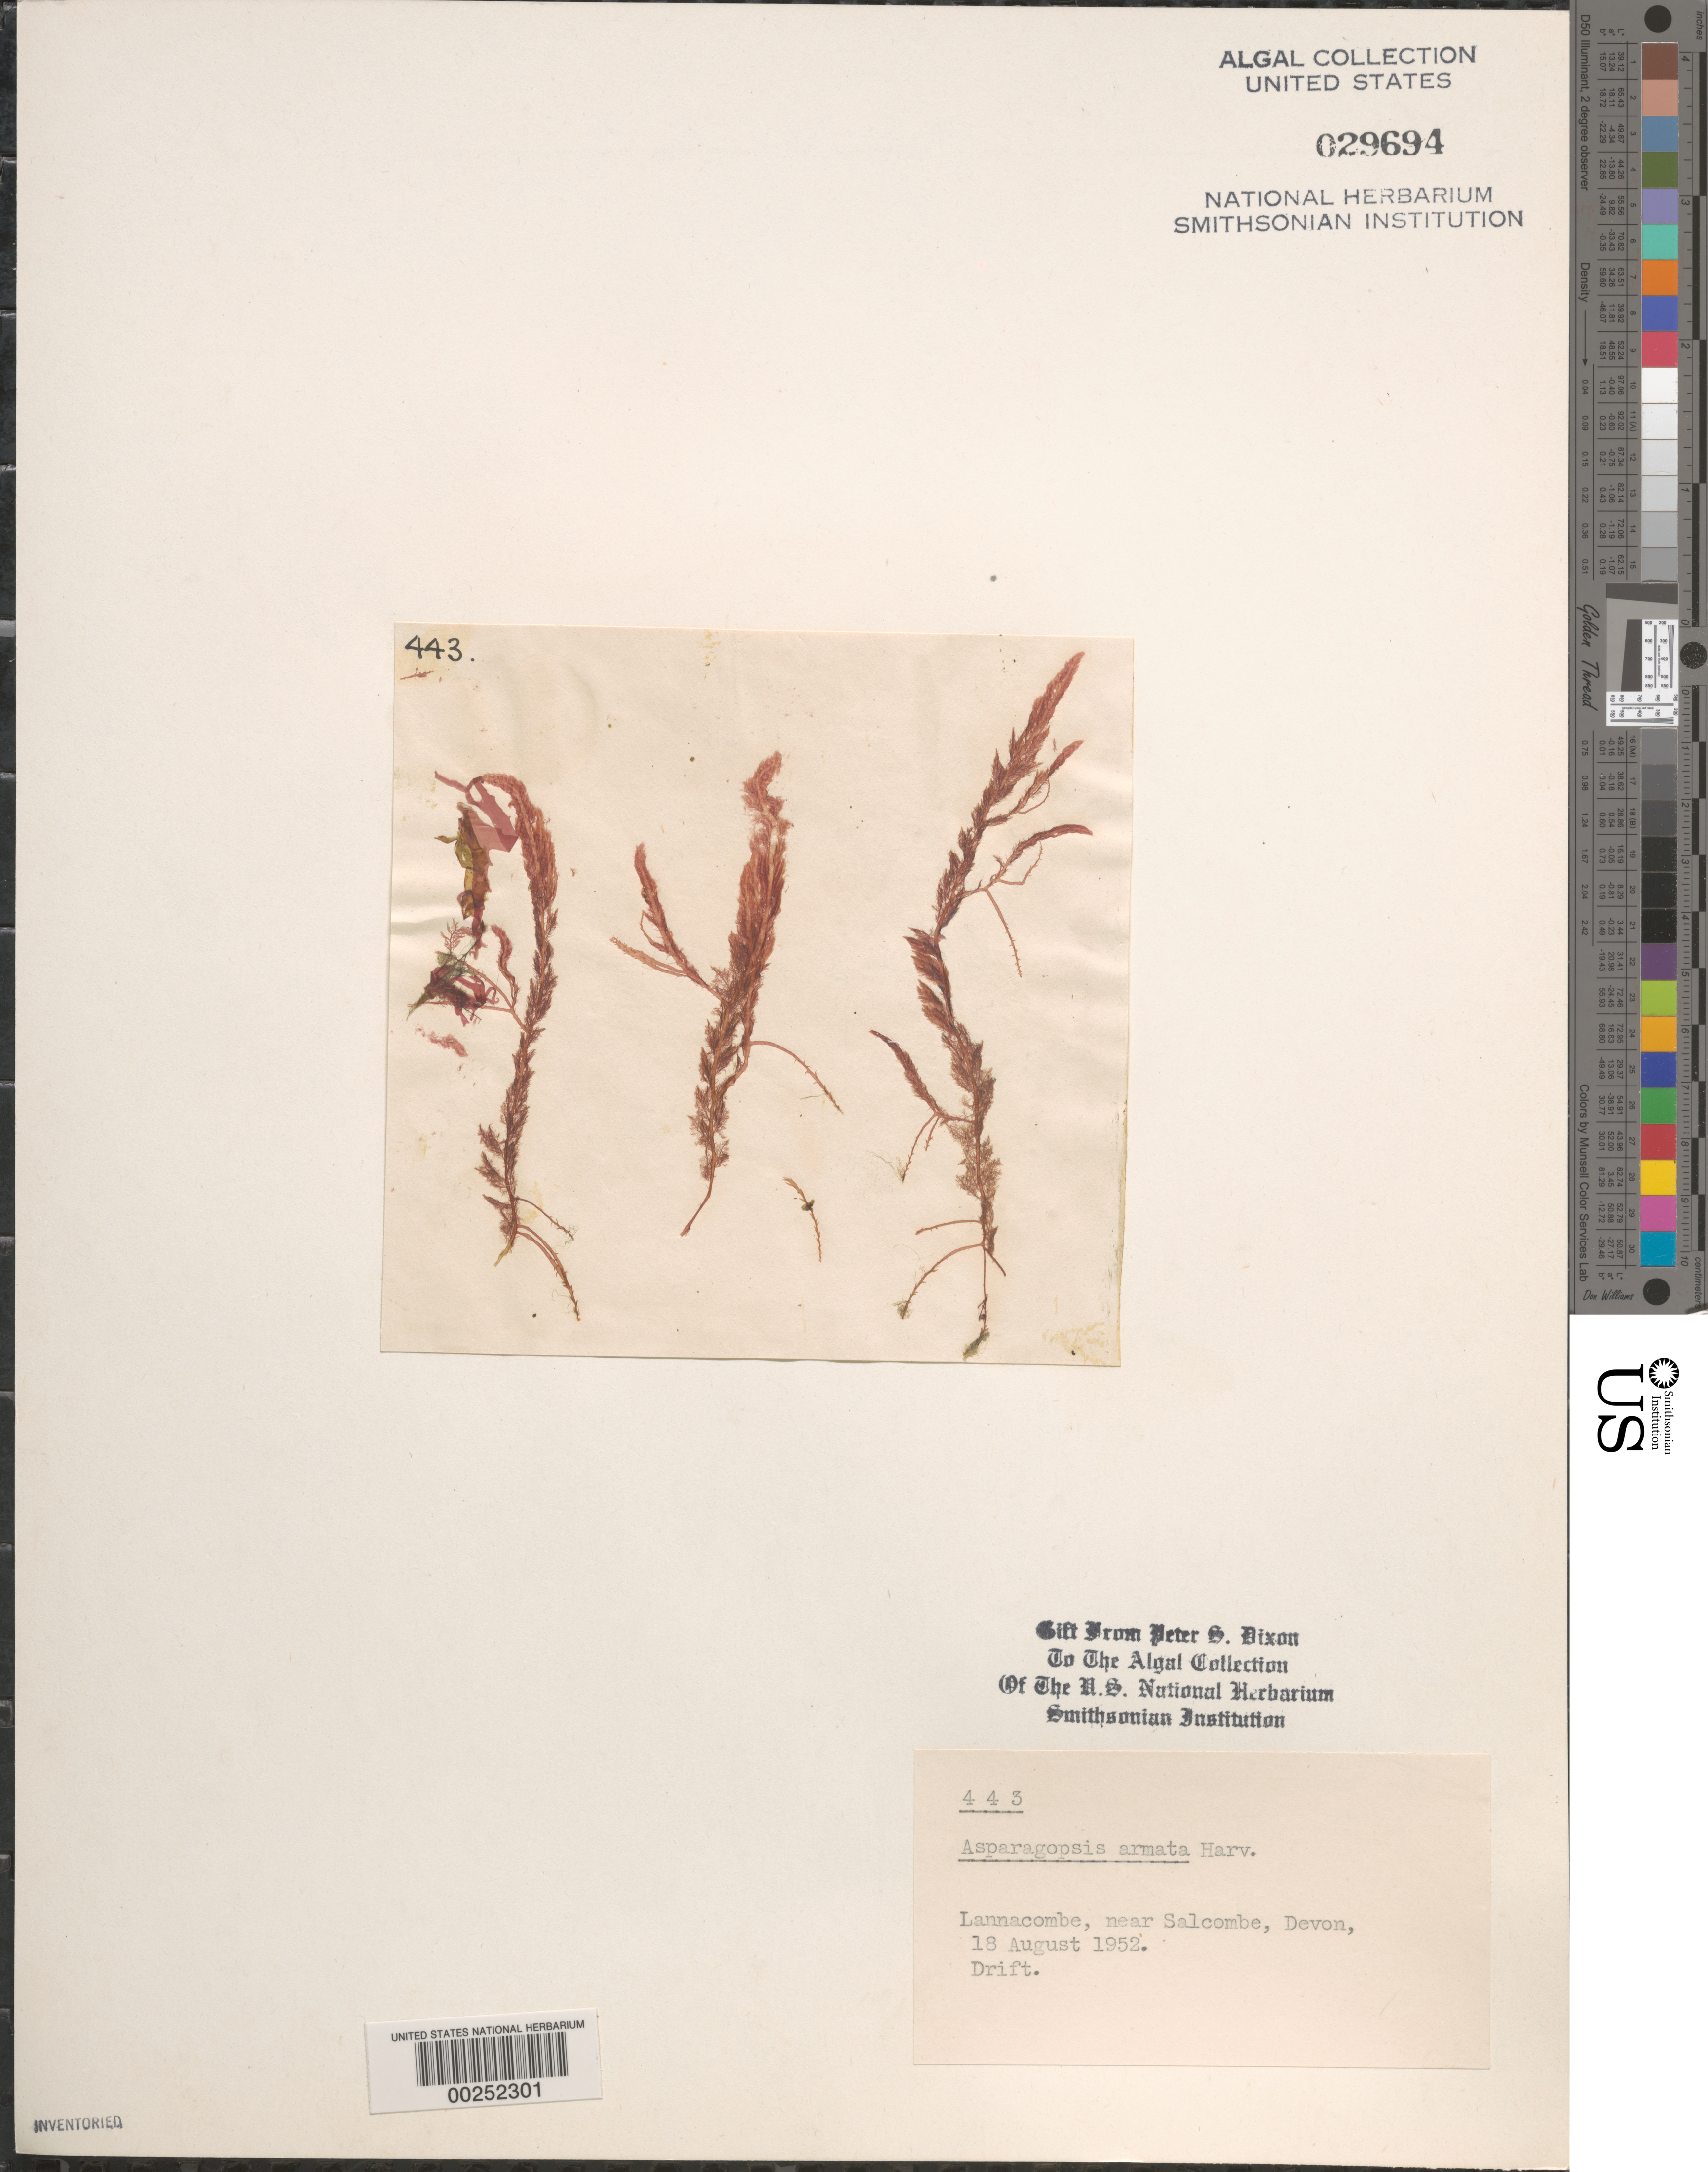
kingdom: Plantae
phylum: Rhodophyta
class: Florideophyceae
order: Bonnemaisoniales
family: Bonnemaisoniaceae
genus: Asparagopsis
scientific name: Asparagopsis armata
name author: Harv.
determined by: Dixon, P. S.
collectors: P. S. Dixon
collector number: PSD 443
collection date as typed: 18 Aug 1952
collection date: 1952-08-18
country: United Kingdom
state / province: England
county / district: Devon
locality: Lannacombe, near Salcombe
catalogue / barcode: US 29694